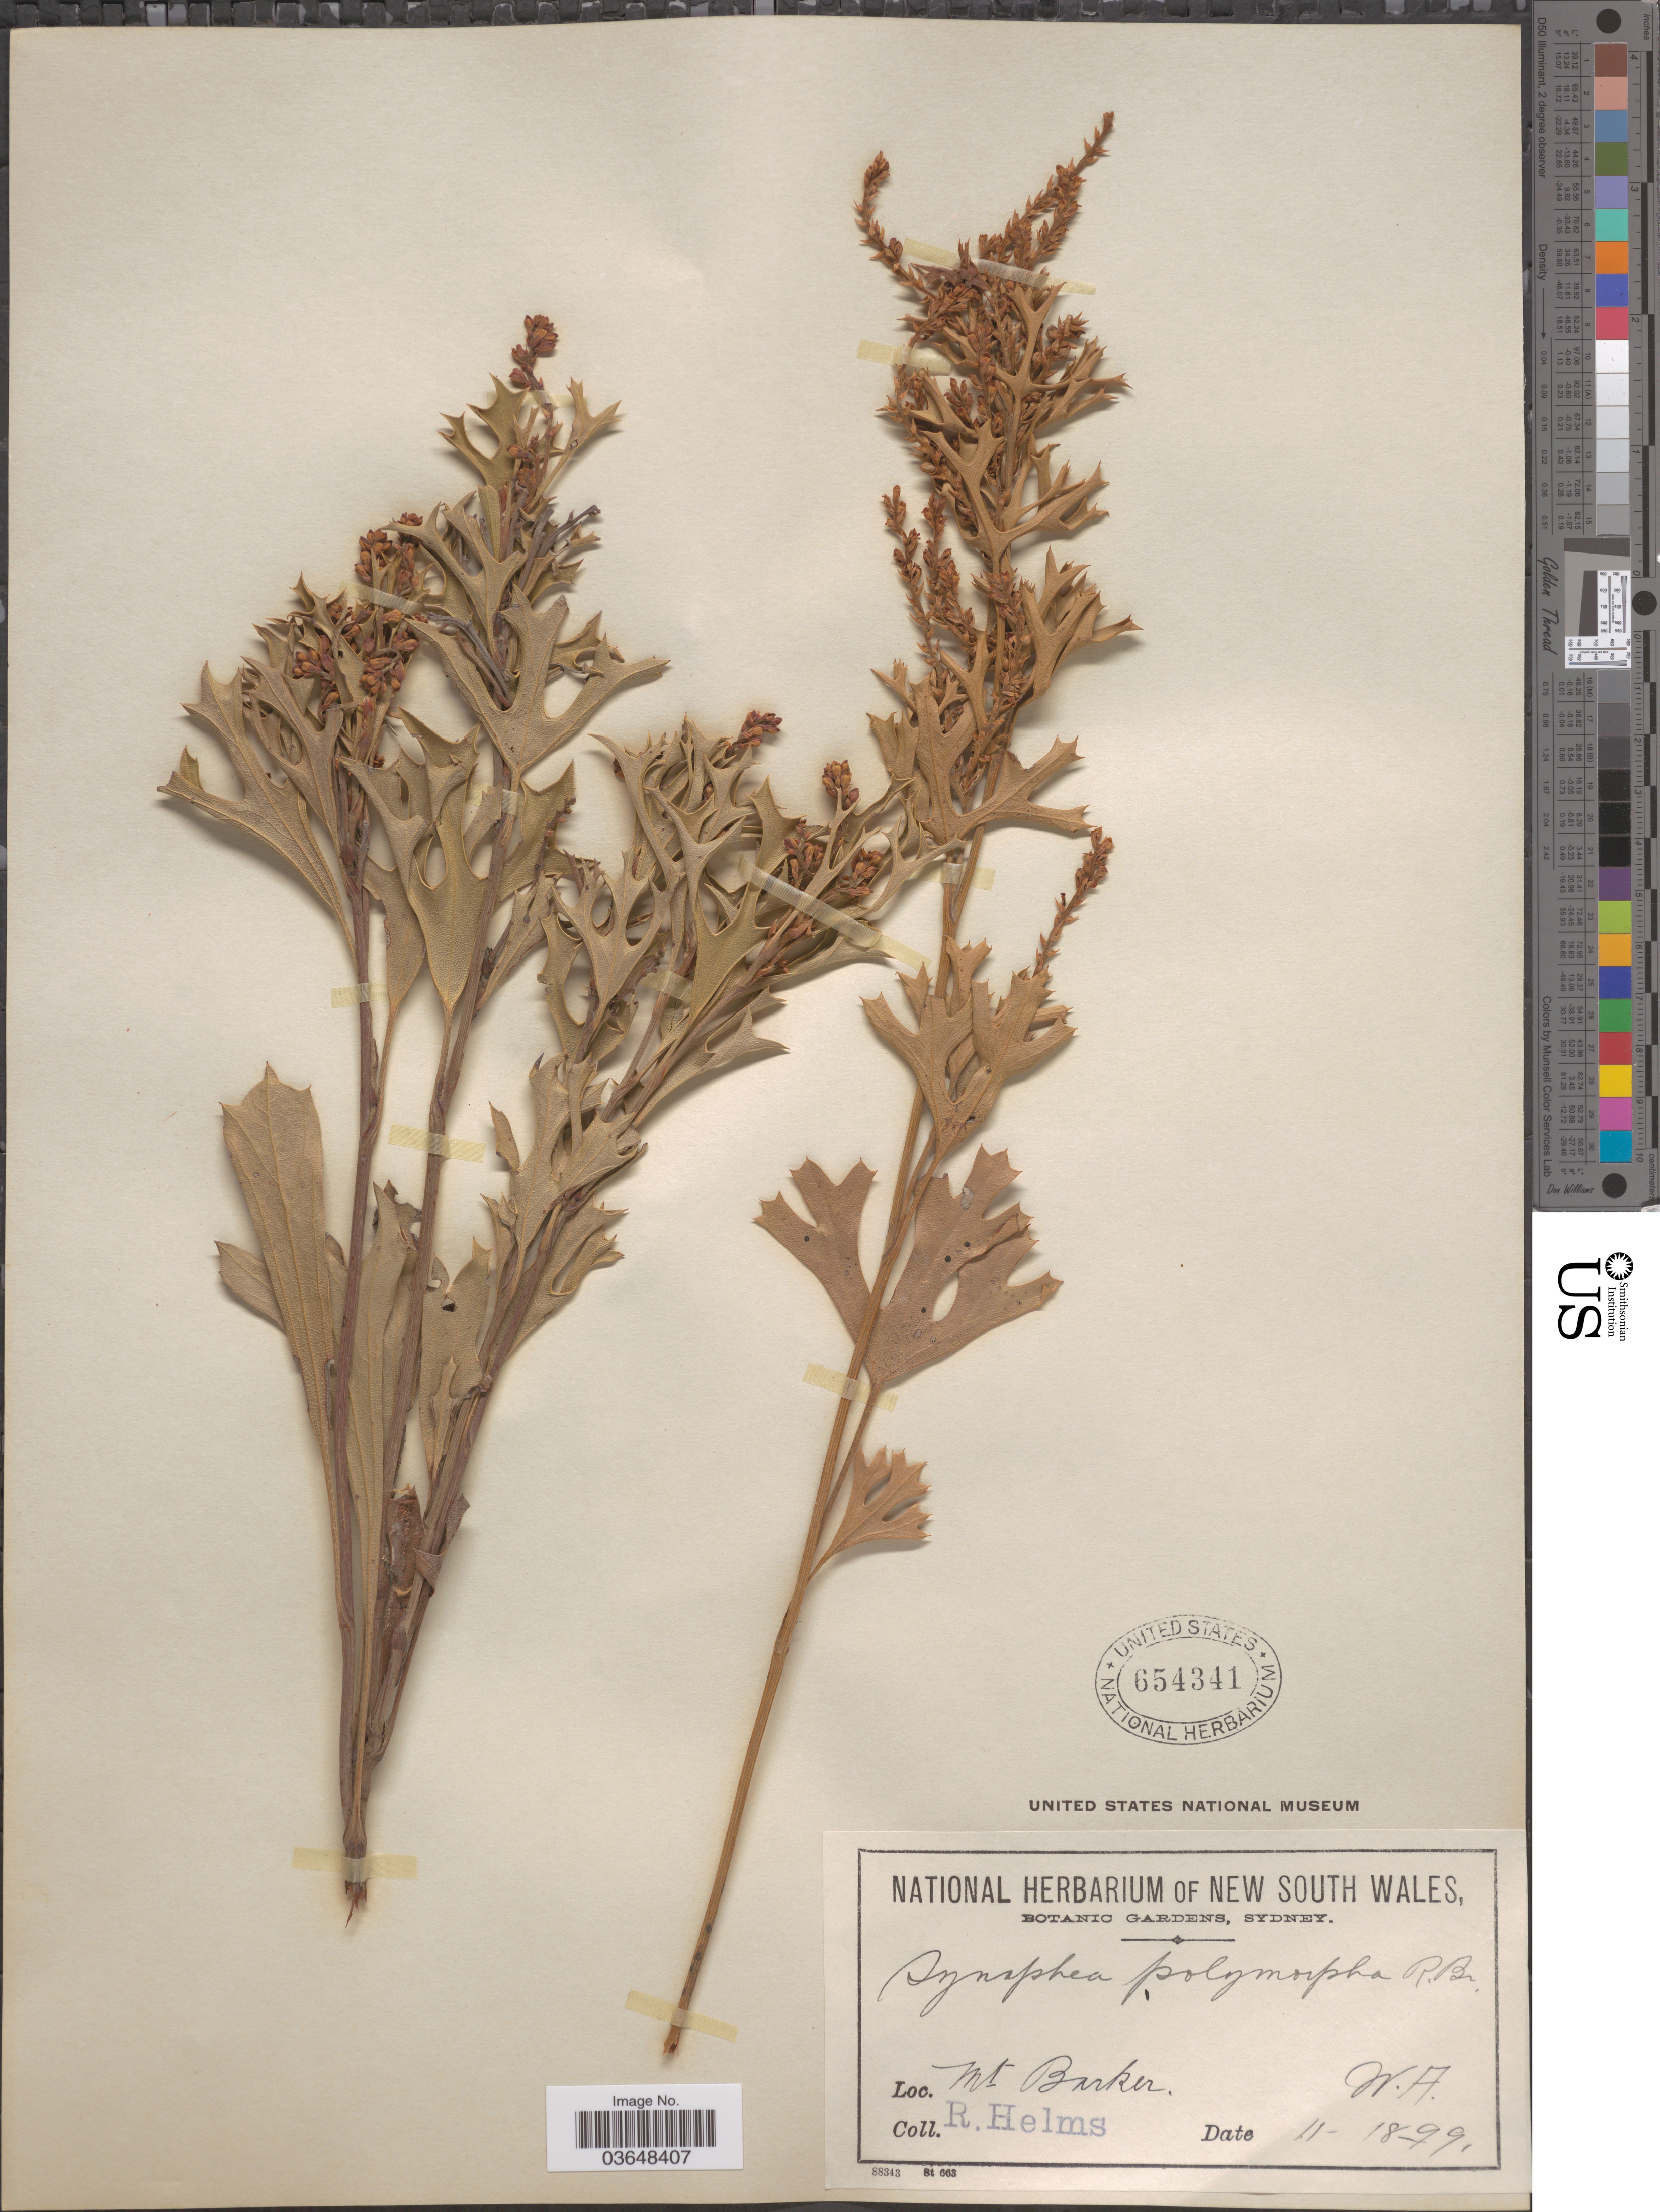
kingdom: Plantae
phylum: Tracheophyta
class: Magnoliopsida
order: Proteales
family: Proteaceae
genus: Synaphea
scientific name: Synaphea polymorpha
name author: R. Br.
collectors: R. Helms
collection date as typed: Transcribed d/m/y: 18/11/99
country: Australia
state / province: Western Australia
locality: Mt. Barker.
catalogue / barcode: US 654341